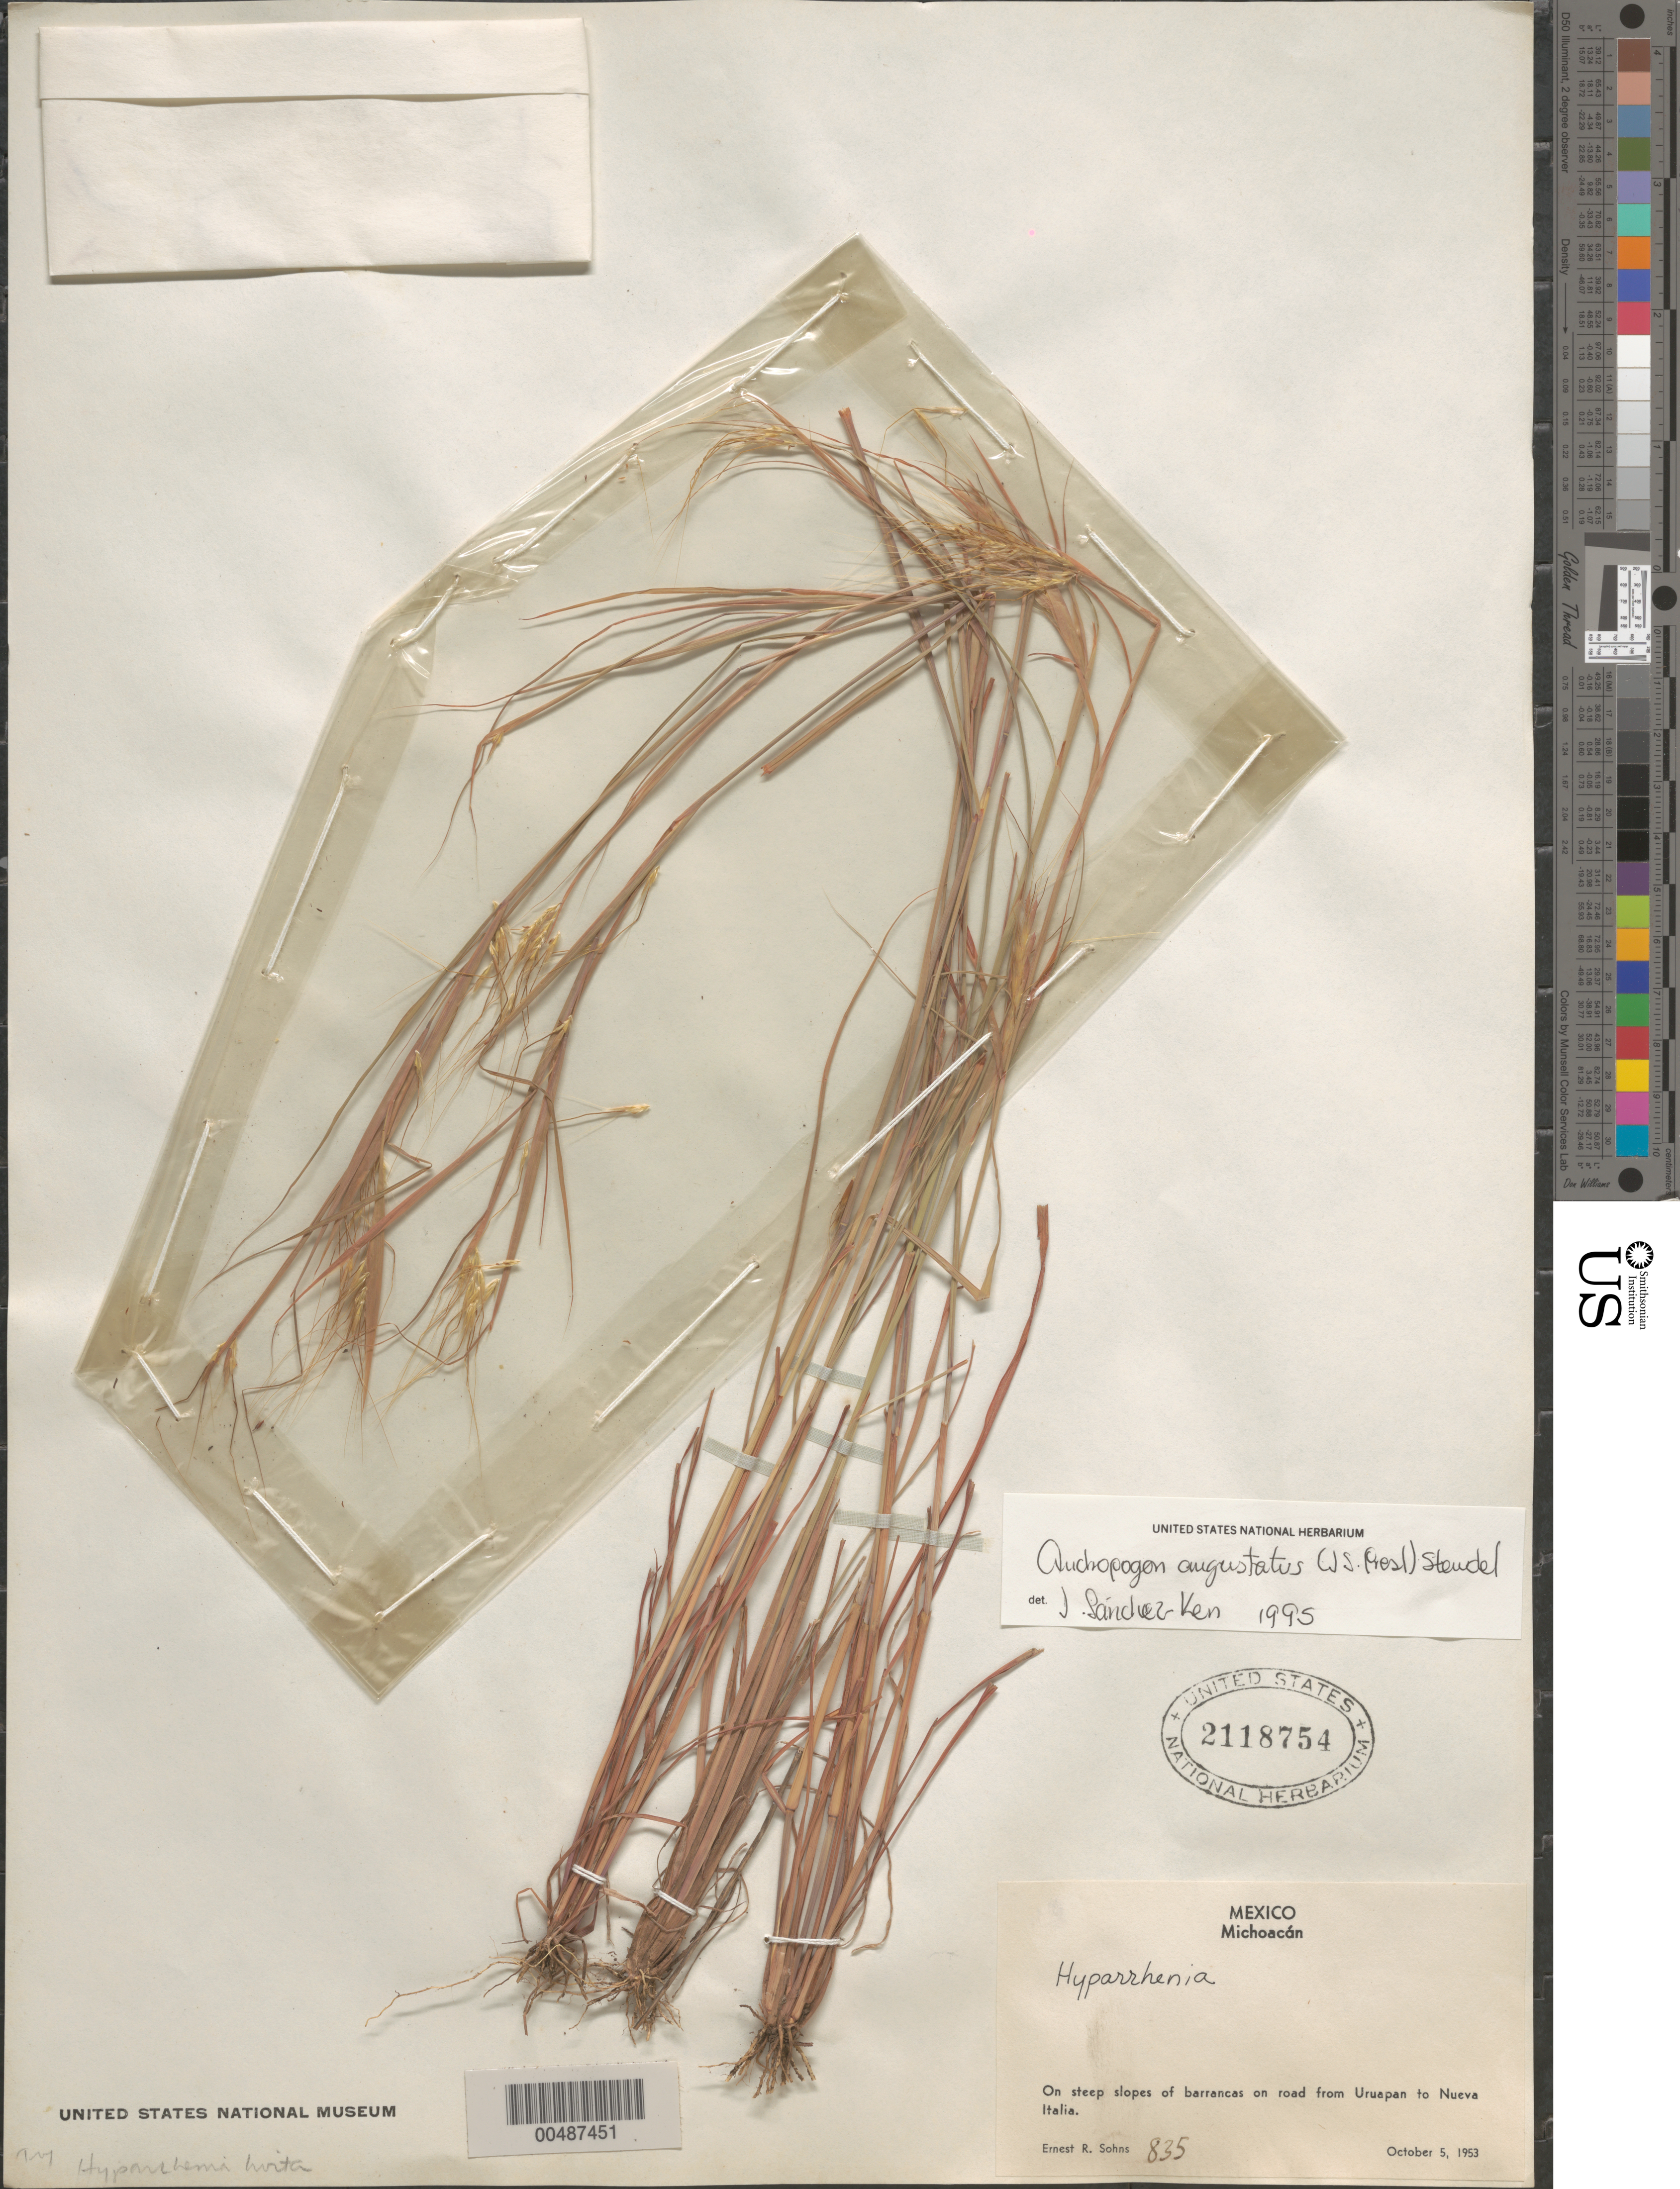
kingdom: Plantae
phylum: Tracheophyta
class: Liliopsida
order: Poales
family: Poaceae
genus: Andropogon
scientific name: Andropogon angustatus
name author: (J. Presl) Steud.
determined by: Sanchez-Ken, J. G.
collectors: E. R. Sohns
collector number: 835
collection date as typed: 5 Oct 1953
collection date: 1953-10-05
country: Mexico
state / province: Michoacán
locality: On rd from Uruapan to Nueva Italia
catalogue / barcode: US 2118754